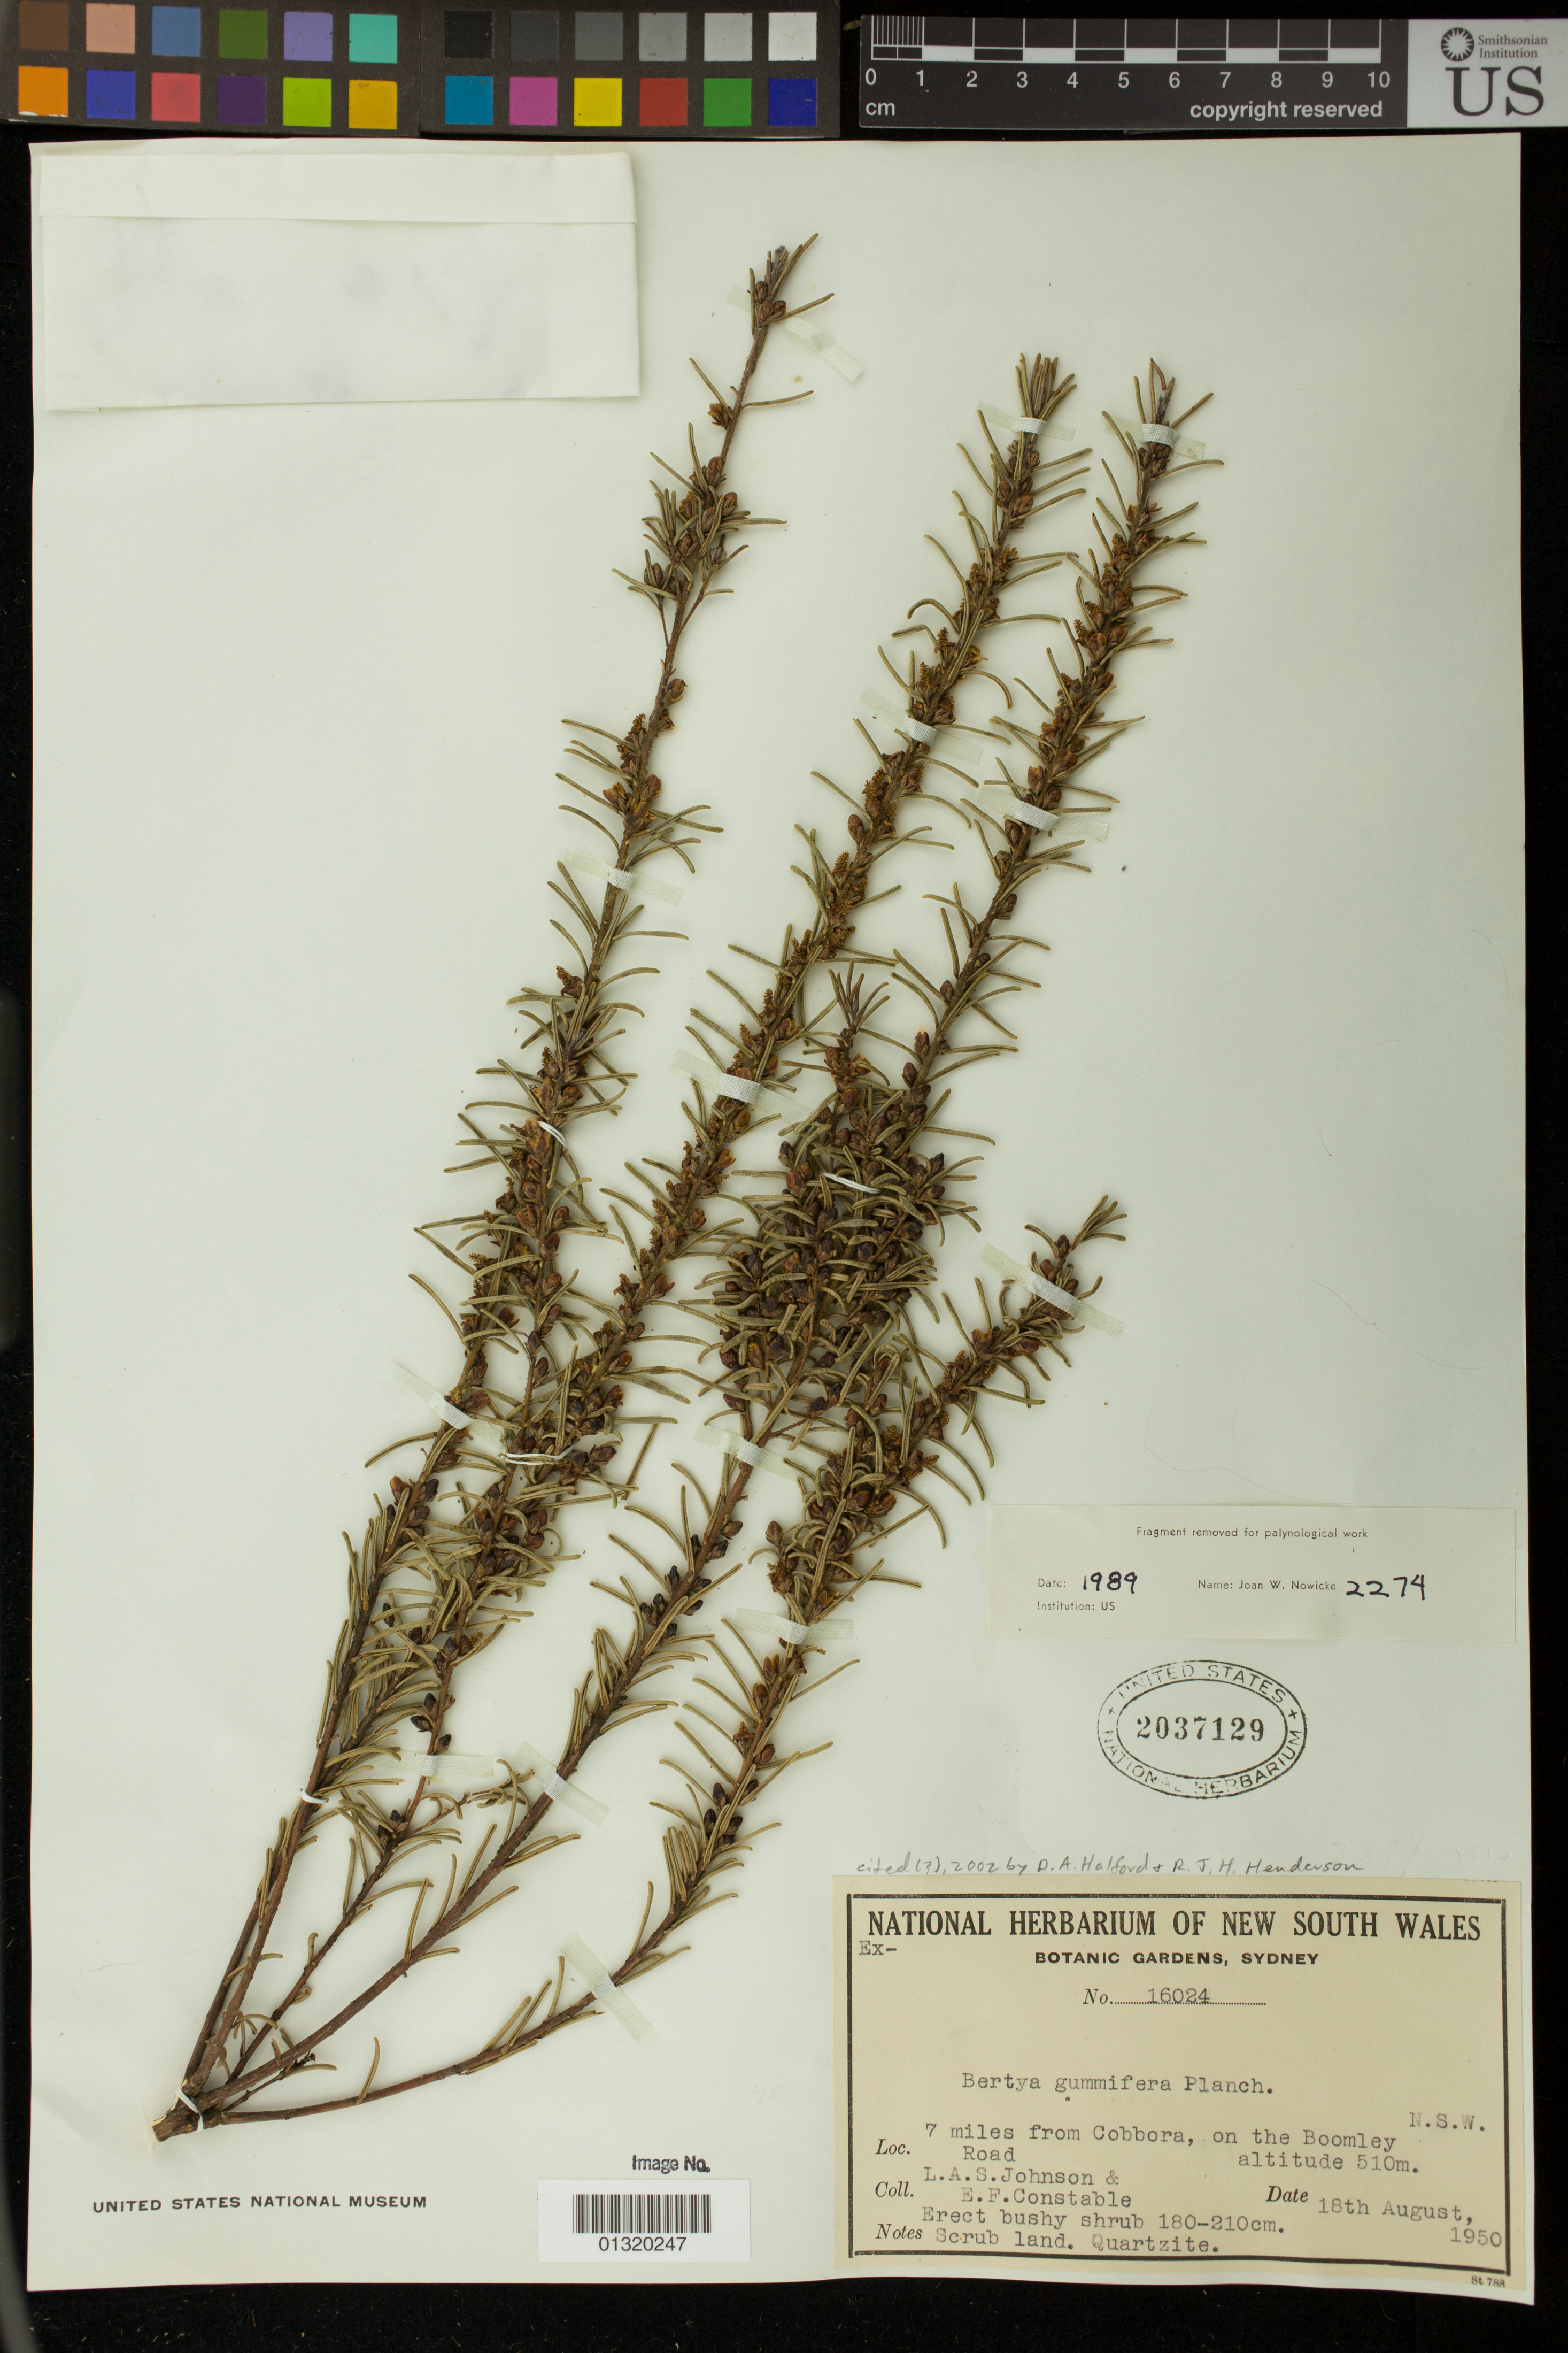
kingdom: Plantae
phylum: Tracheophyta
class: Magnoliopsida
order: Malpighiales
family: Euphorbiaceae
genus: Bertya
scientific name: Bertya gummifera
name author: Planch.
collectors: L. A. S. Johnson & E. F. Constable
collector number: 16024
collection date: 1950-08-18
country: Australia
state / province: New South Wales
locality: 7 miles from Cobbora, on the Boomley Road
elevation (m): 510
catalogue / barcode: US 2037129